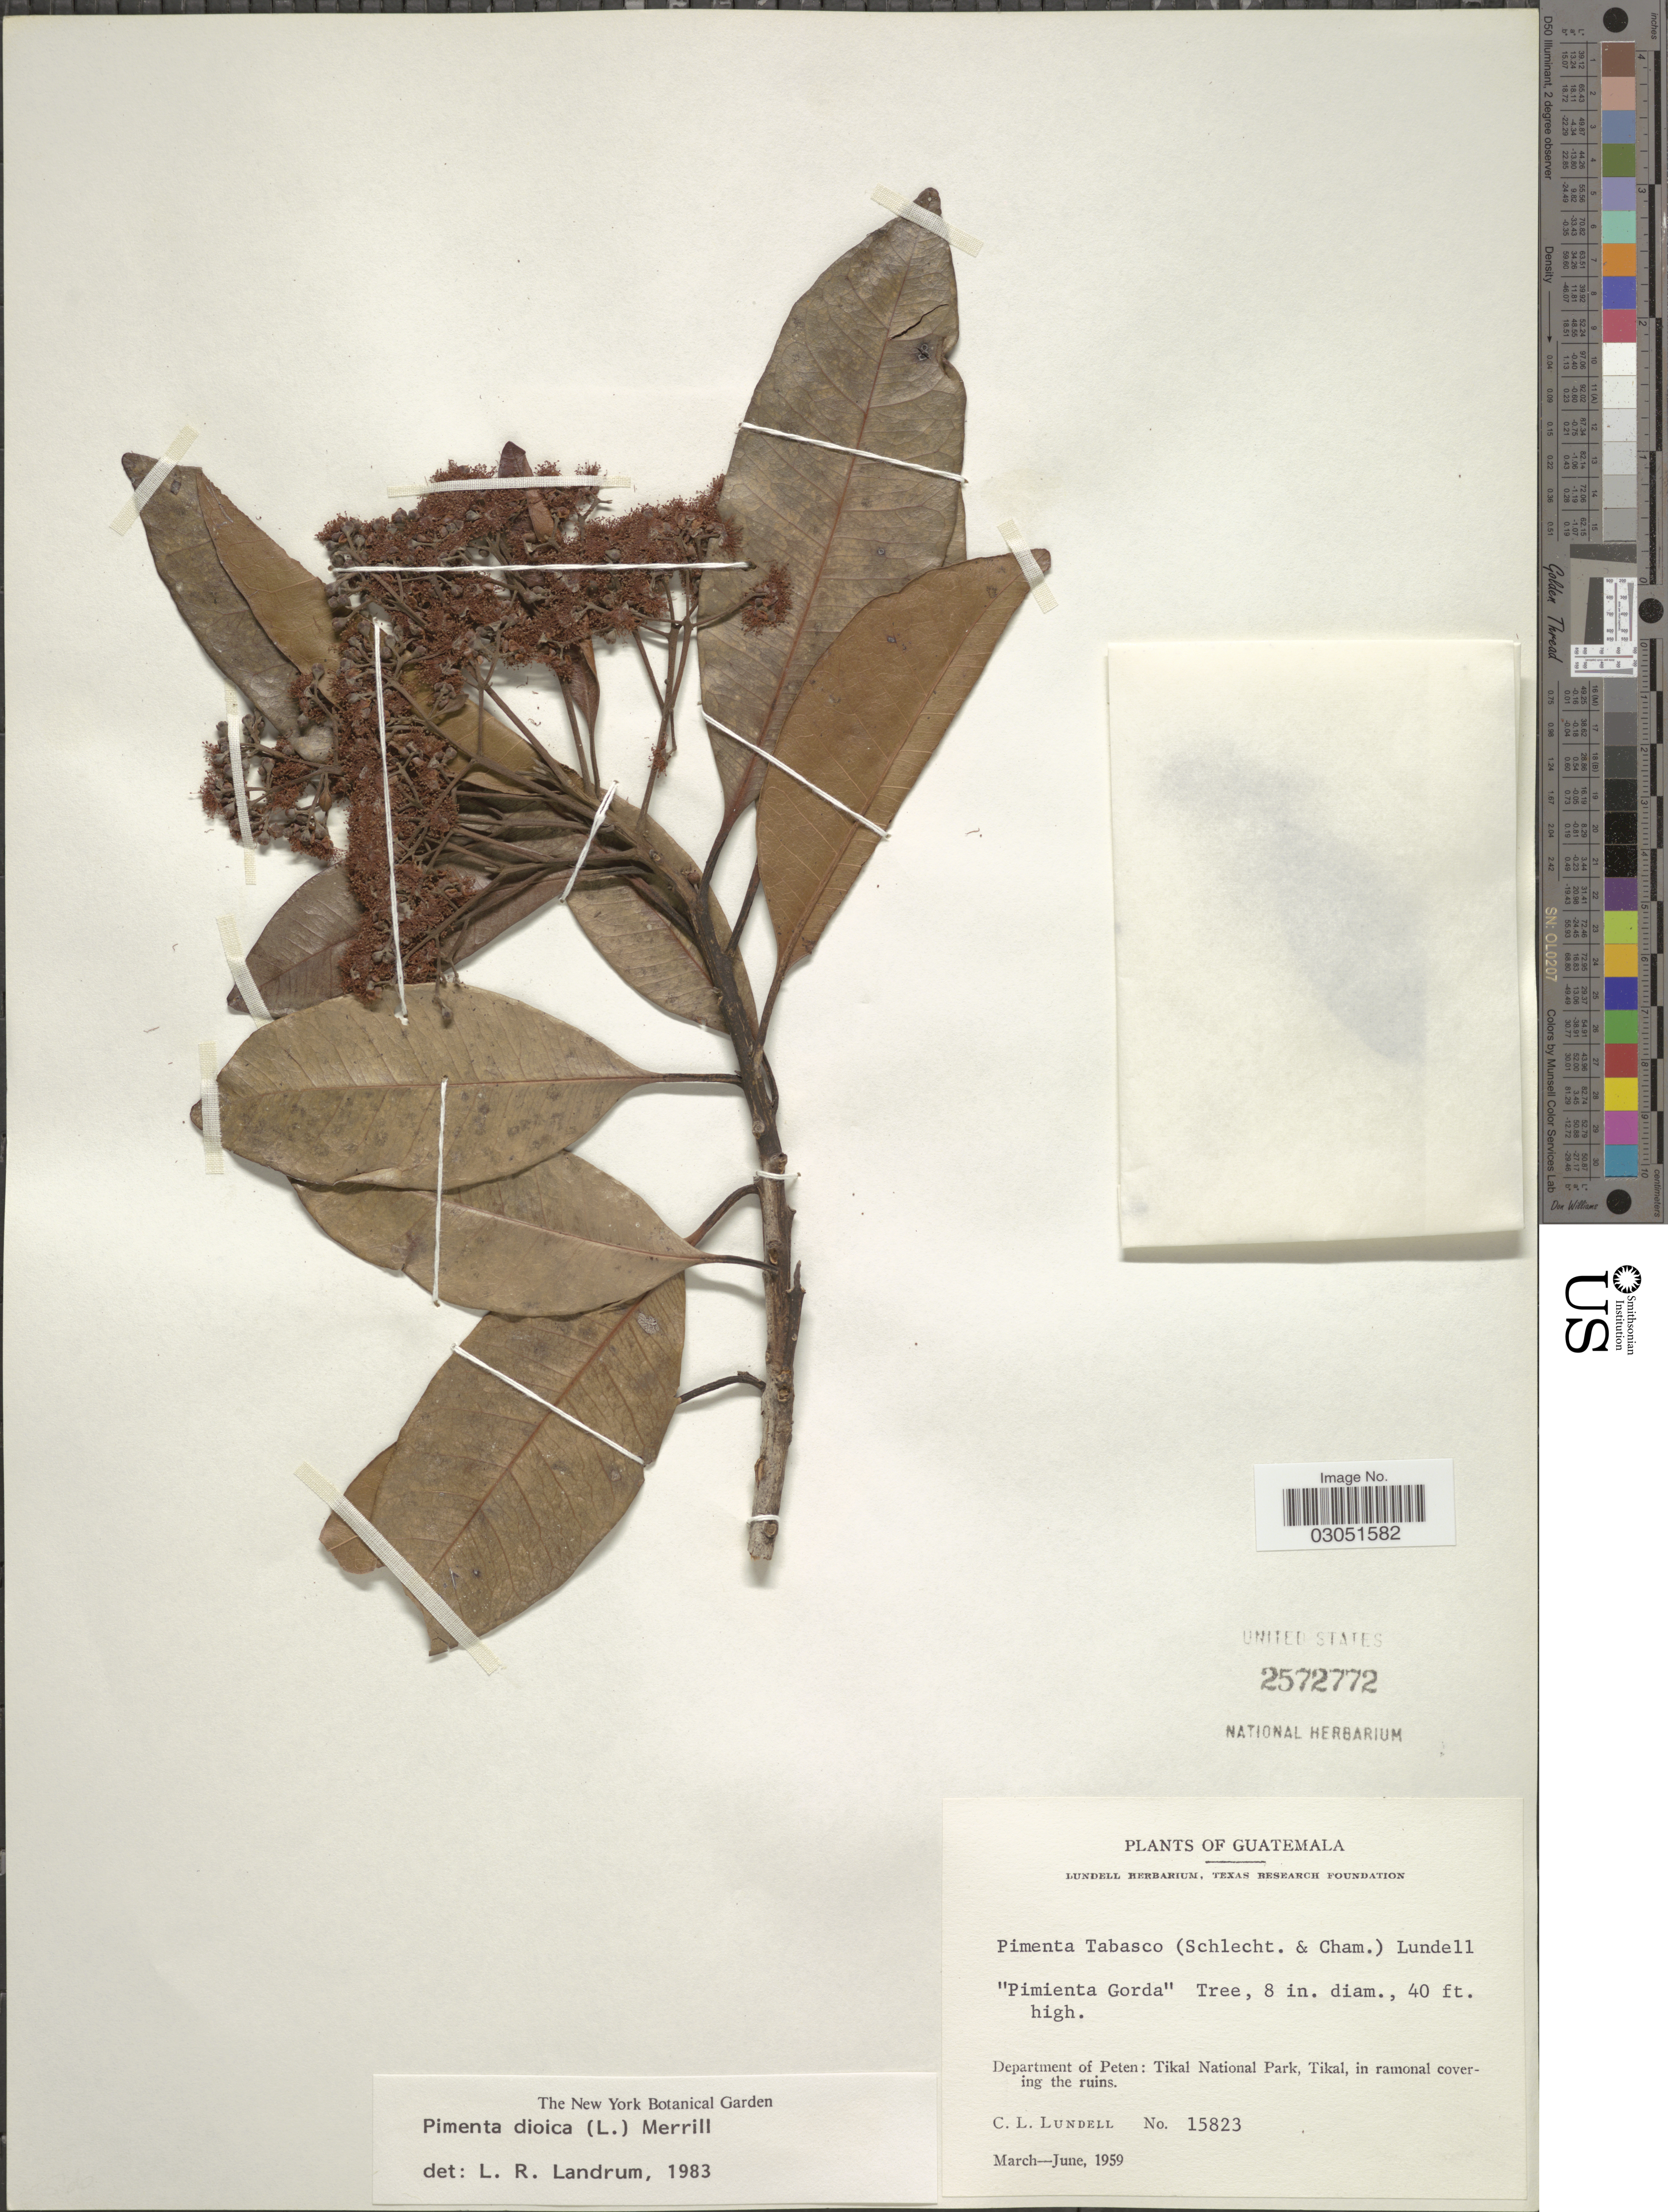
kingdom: Plantae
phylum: Tracheophyta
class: Magnoliopsida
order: Myrtales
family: Myrtaceae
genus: Pimenta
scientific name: Pimenta dioica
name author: (L.) Merr.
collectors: C. L. Lundell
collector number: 15823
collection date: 1959-03/1959-06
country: Guatemala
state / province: El Petén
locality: Department of Peten: Tikal National Park, Tikal, in ramonal covering the ruins.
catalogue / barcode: US 2572772